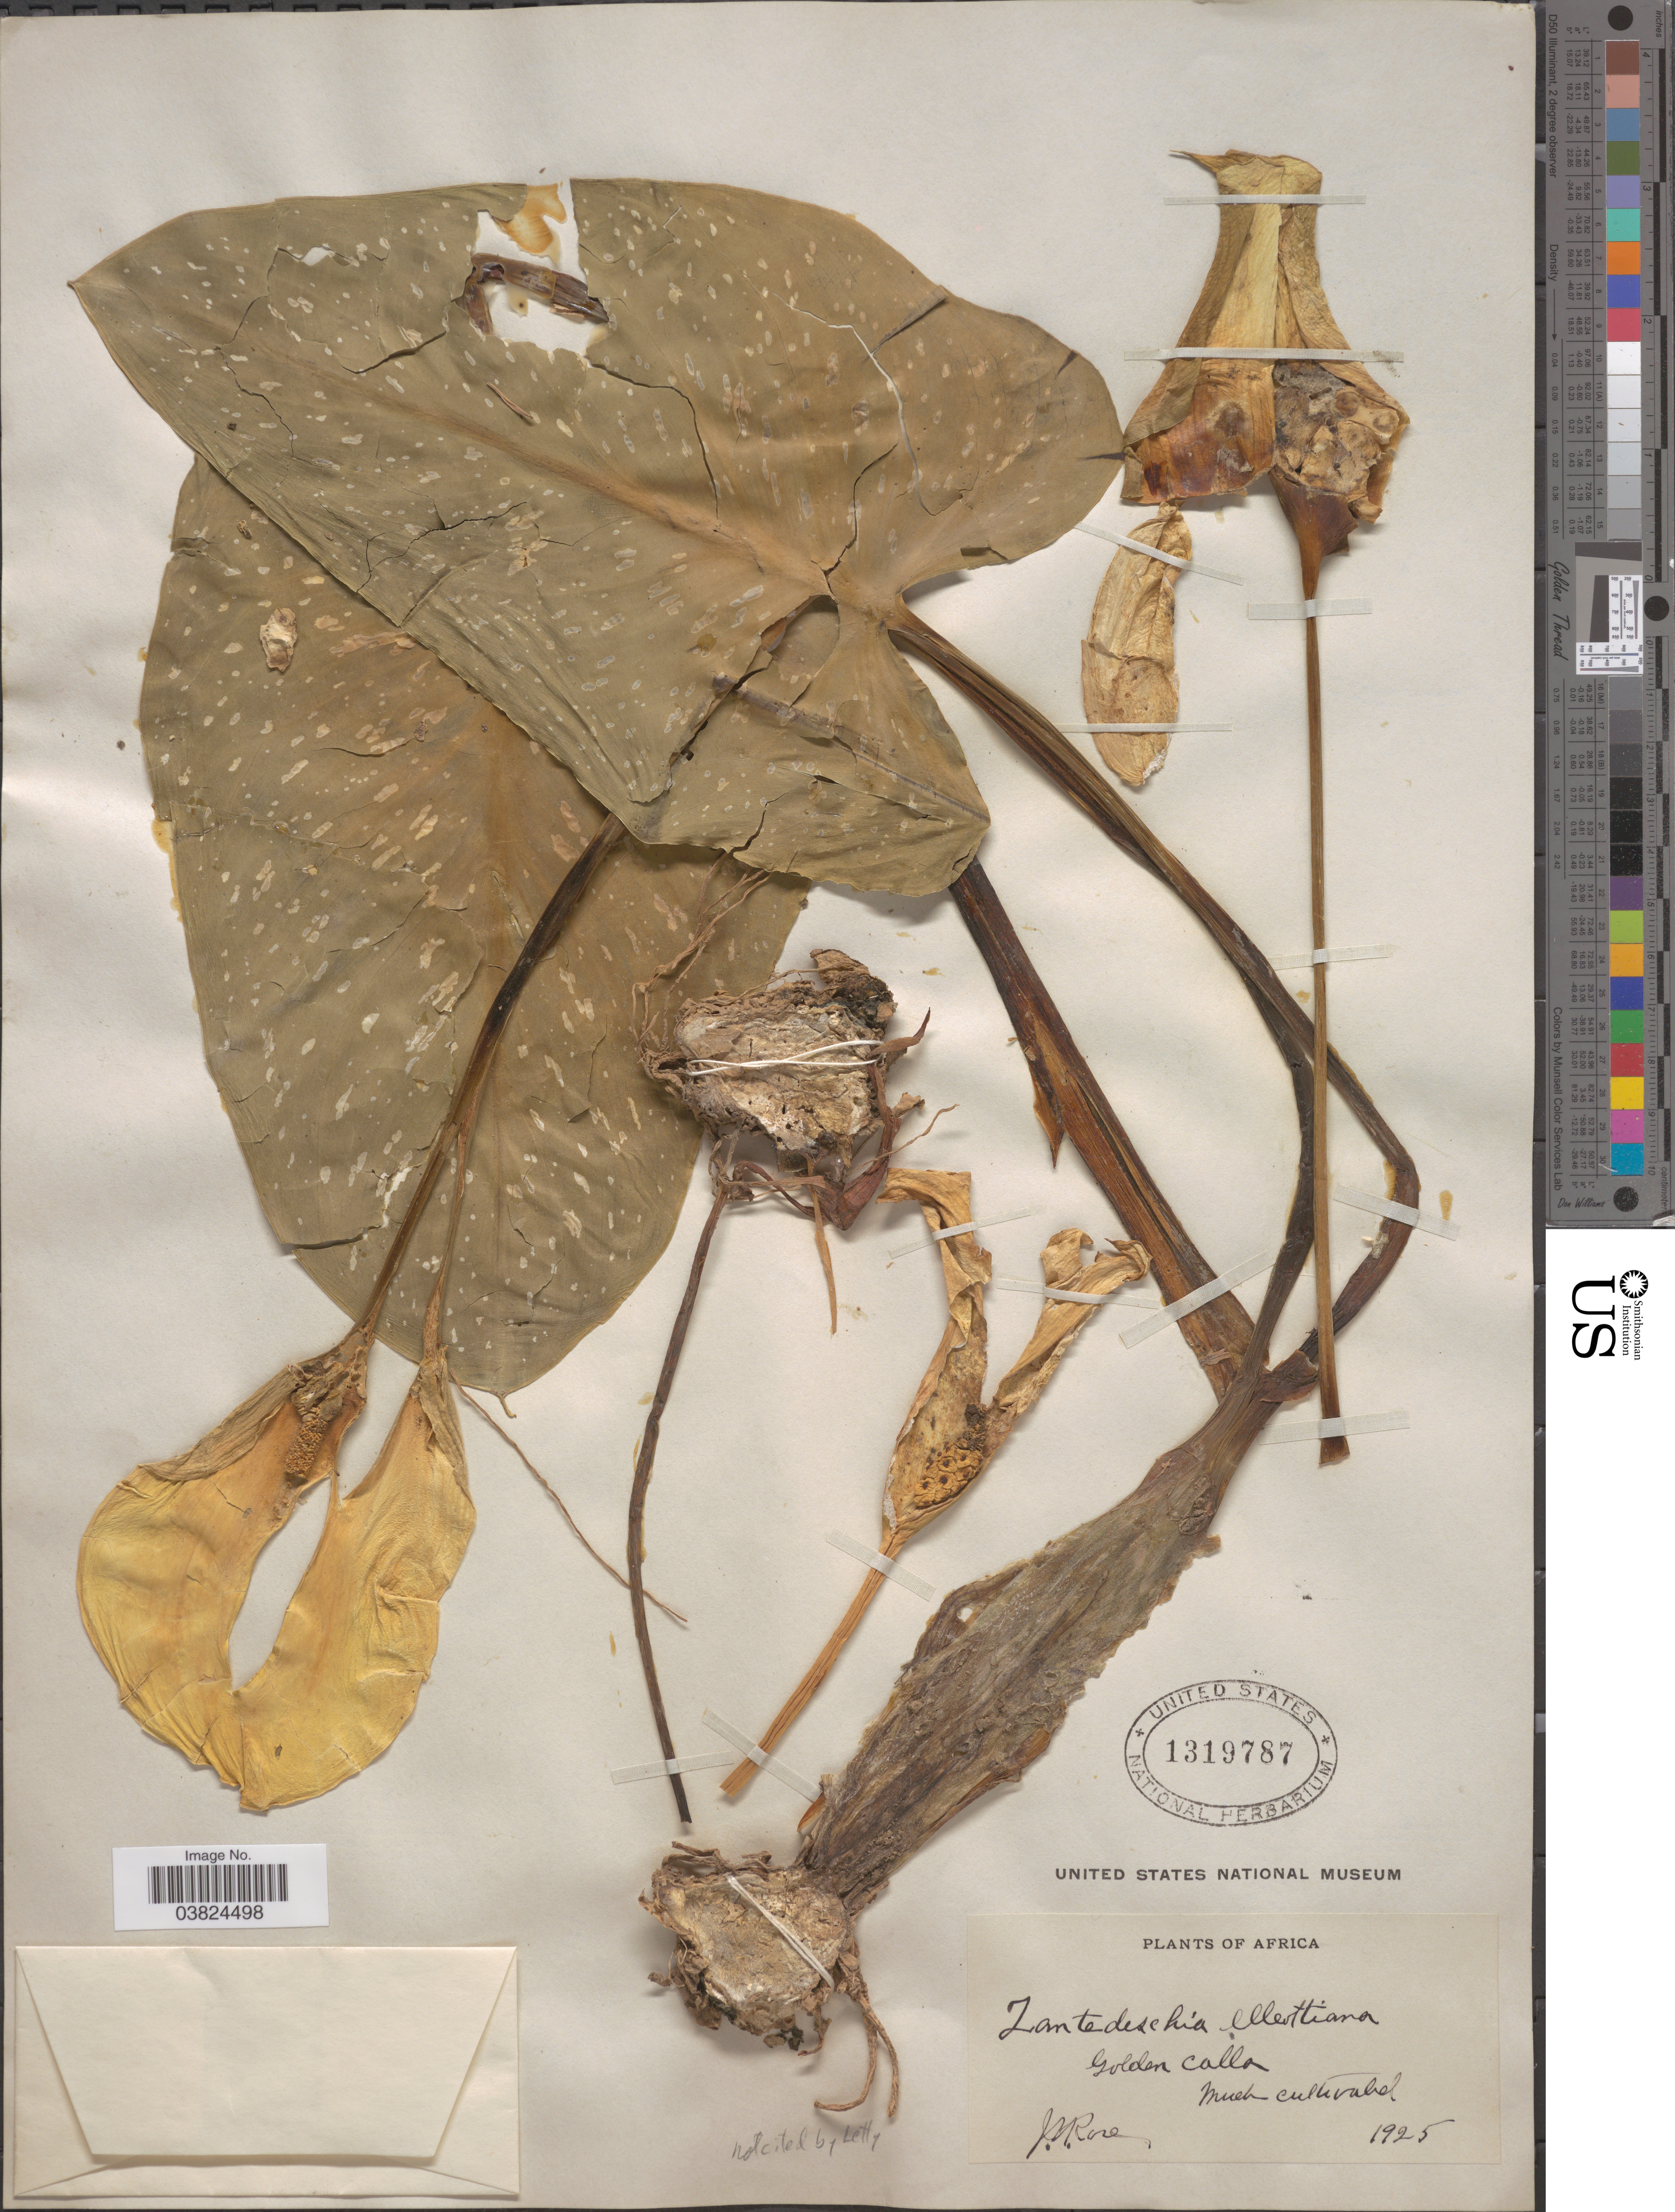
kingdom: Plantae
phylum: Tracheophyta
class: Liliopsida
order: Alismatales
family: Araceae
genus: Zantedeschia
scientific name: Zantedeschia elliottiana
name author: Engl.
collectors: J. N. Rose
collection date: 1925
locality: Africa.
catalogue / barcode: US 1319787